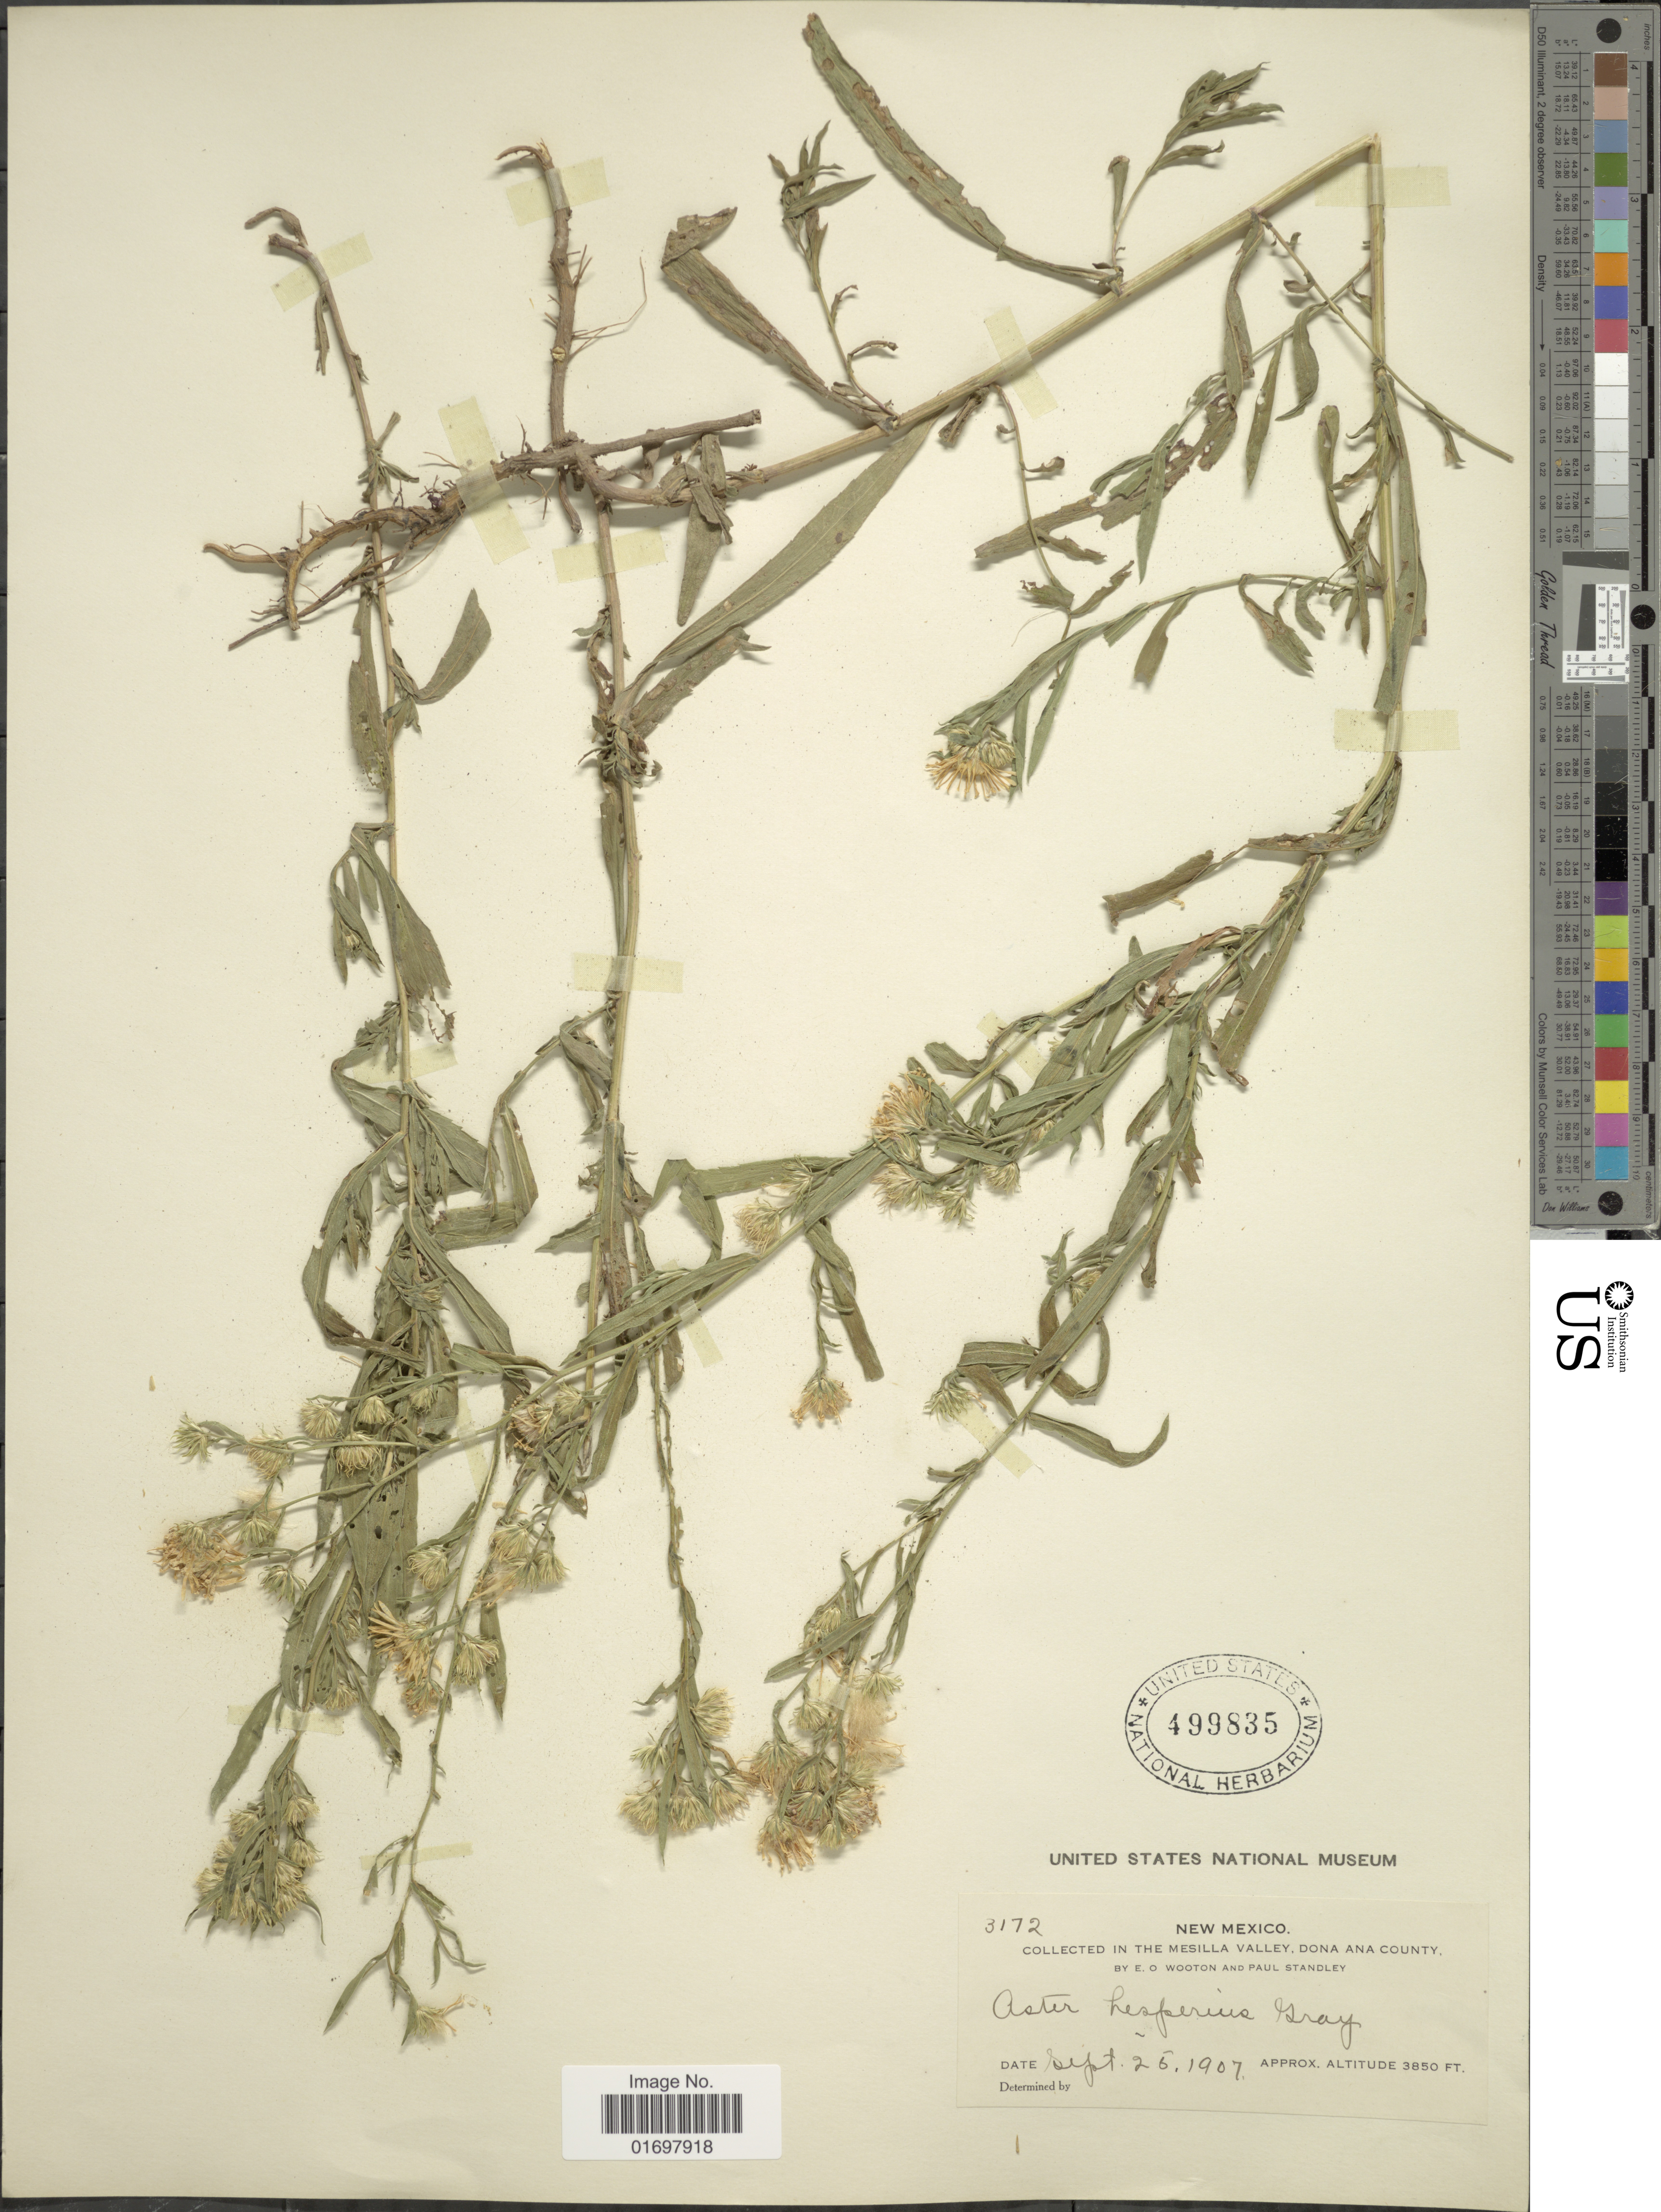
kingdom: Plantae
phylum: Tracheophyta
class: Magnoliopsida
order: Asterales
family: Asteraceae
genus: Symphyotrichum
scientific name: Symphyotrichum lanceolatum var. hesperium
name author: (A. Gray) G.L. Nesom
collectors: E. O. Wooton & P. C. Standley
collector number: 3172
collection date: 1907-09-25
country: United States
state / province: New Mexico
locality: Mesila Valley, Dona Ana County.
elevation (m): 1173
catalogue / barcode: US 499835